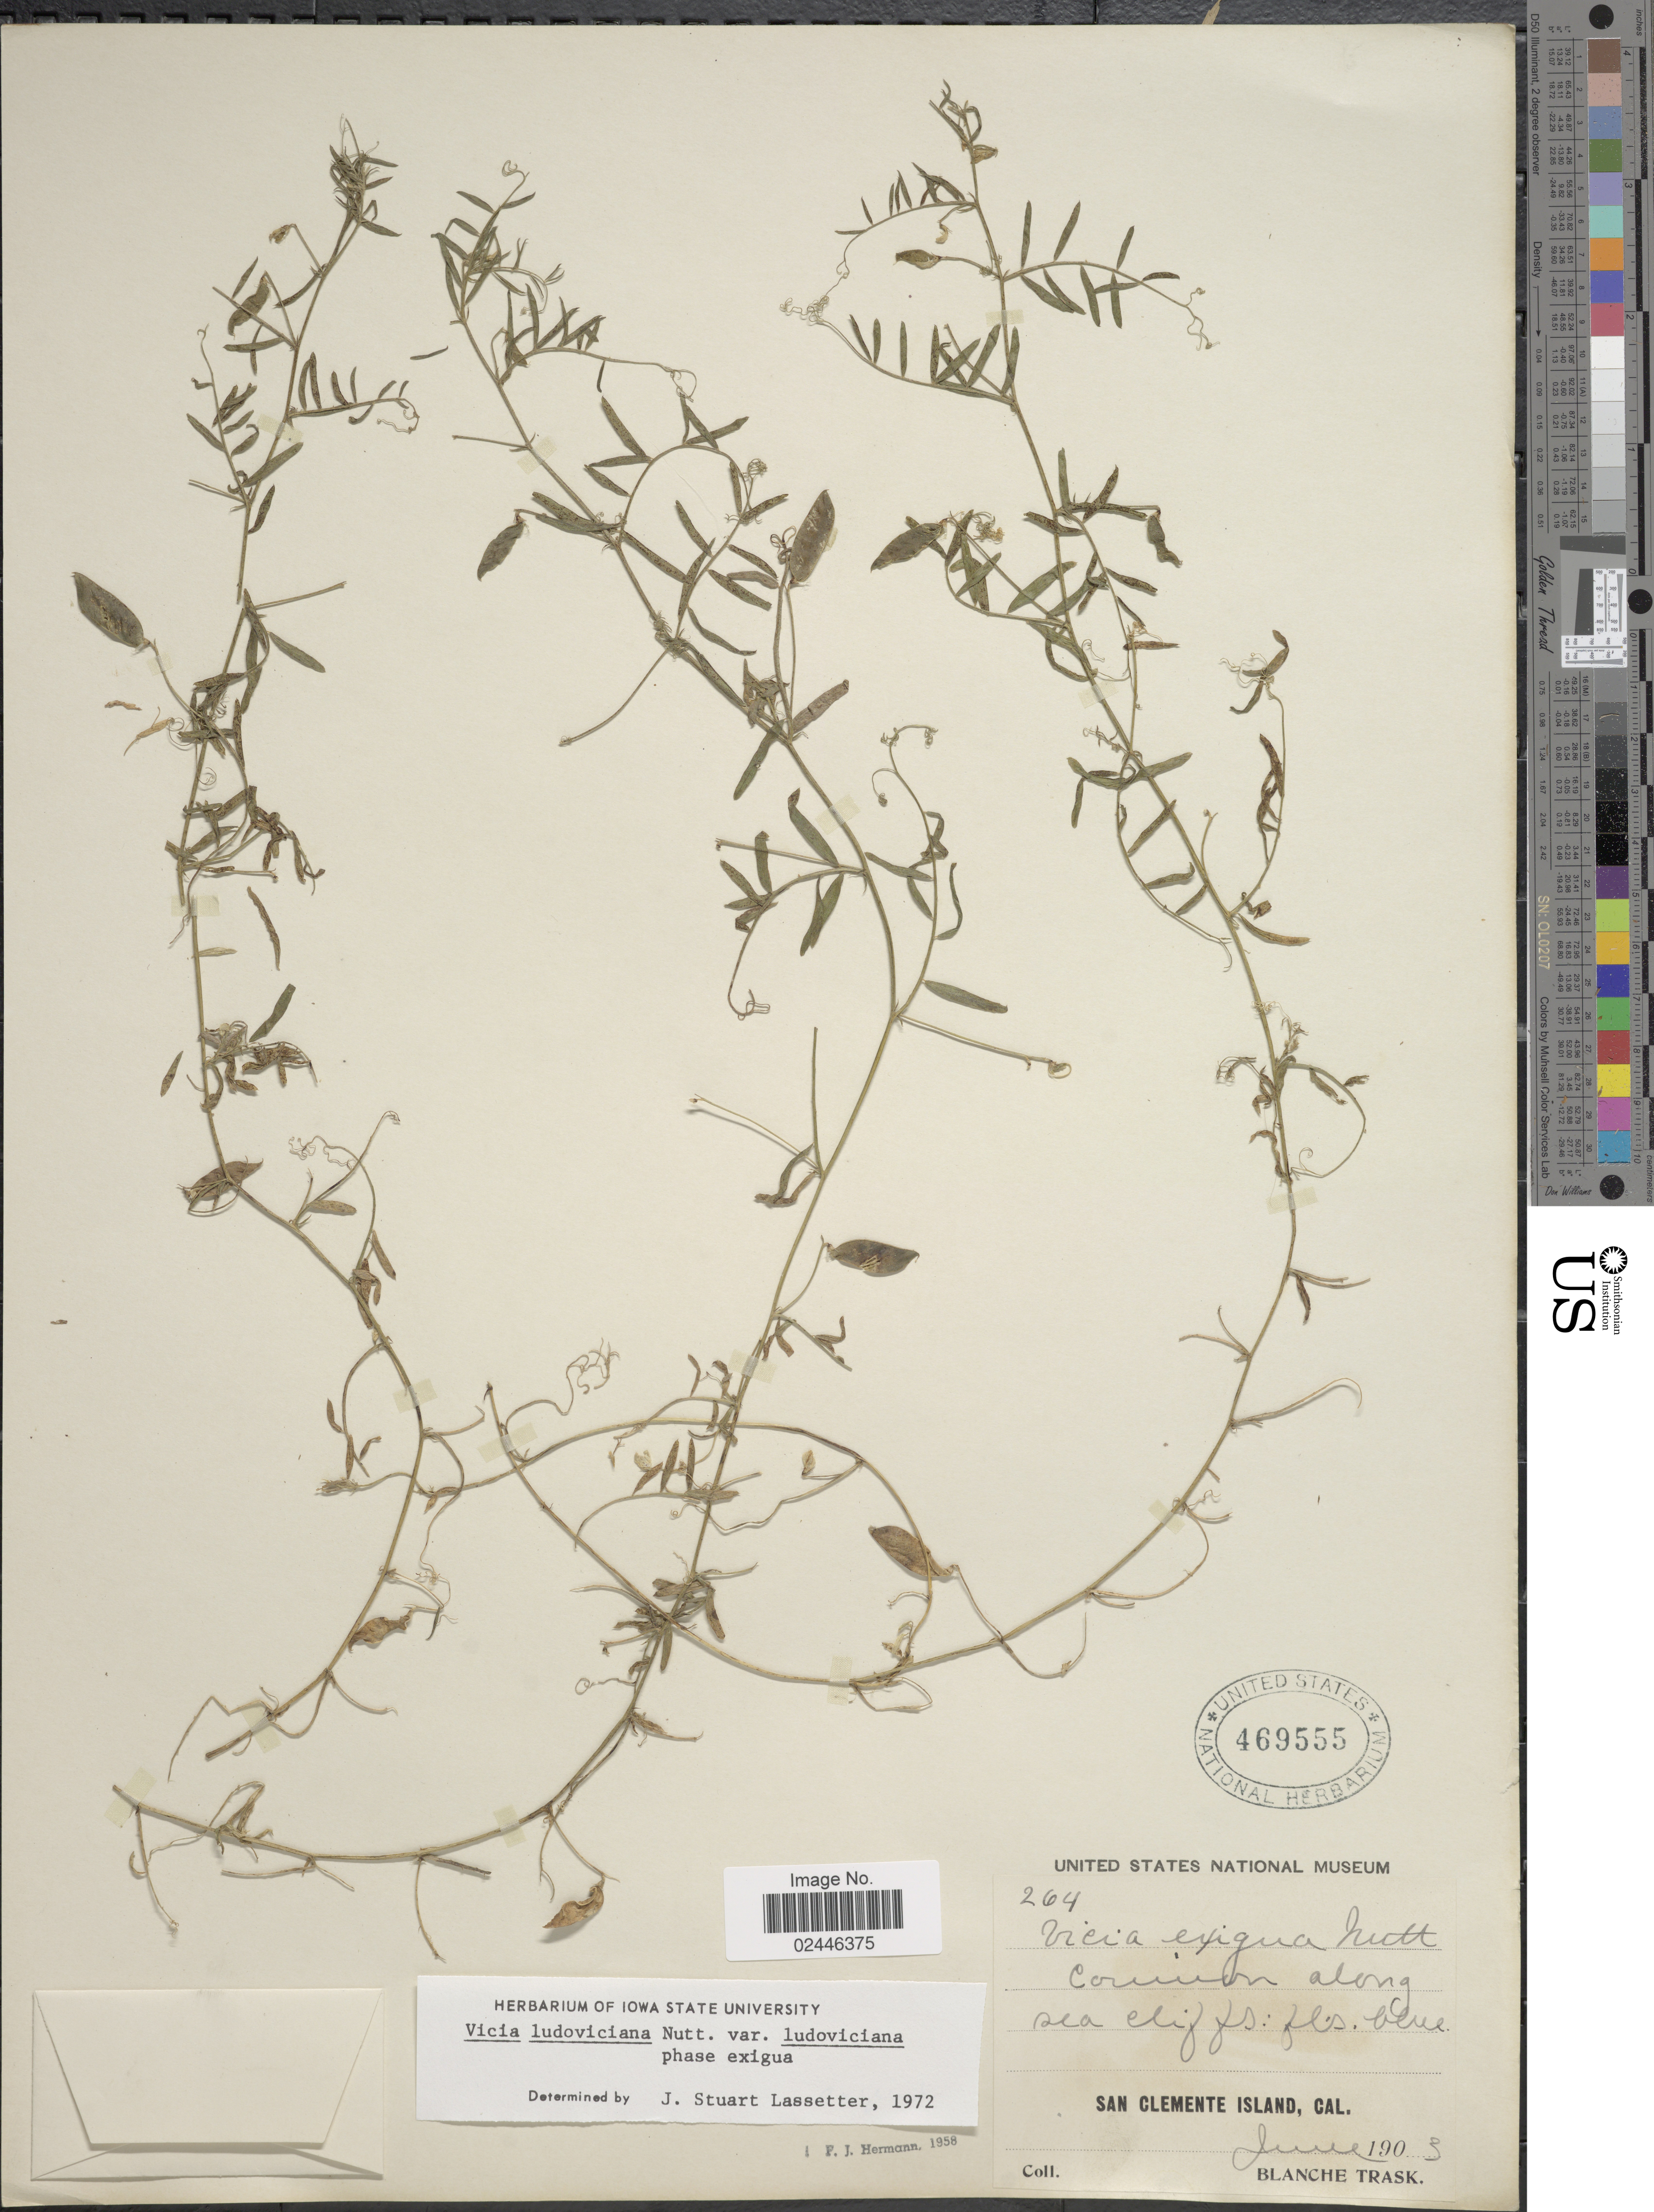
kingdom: Plantae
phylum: Tracheophyta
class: Magnoliopsida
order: Fabales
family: Fabaceae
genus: Vicia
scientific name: Vicia ludoviciana var. ludoviciana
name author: Nutt. ex Torr. & A. Gray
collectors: B. Trask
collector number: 264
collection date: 1903-06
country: United States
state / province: California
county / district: Los Angeles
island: San Clemente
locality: San Clemente Island, Common along sea cliffs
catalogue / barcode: US 469555